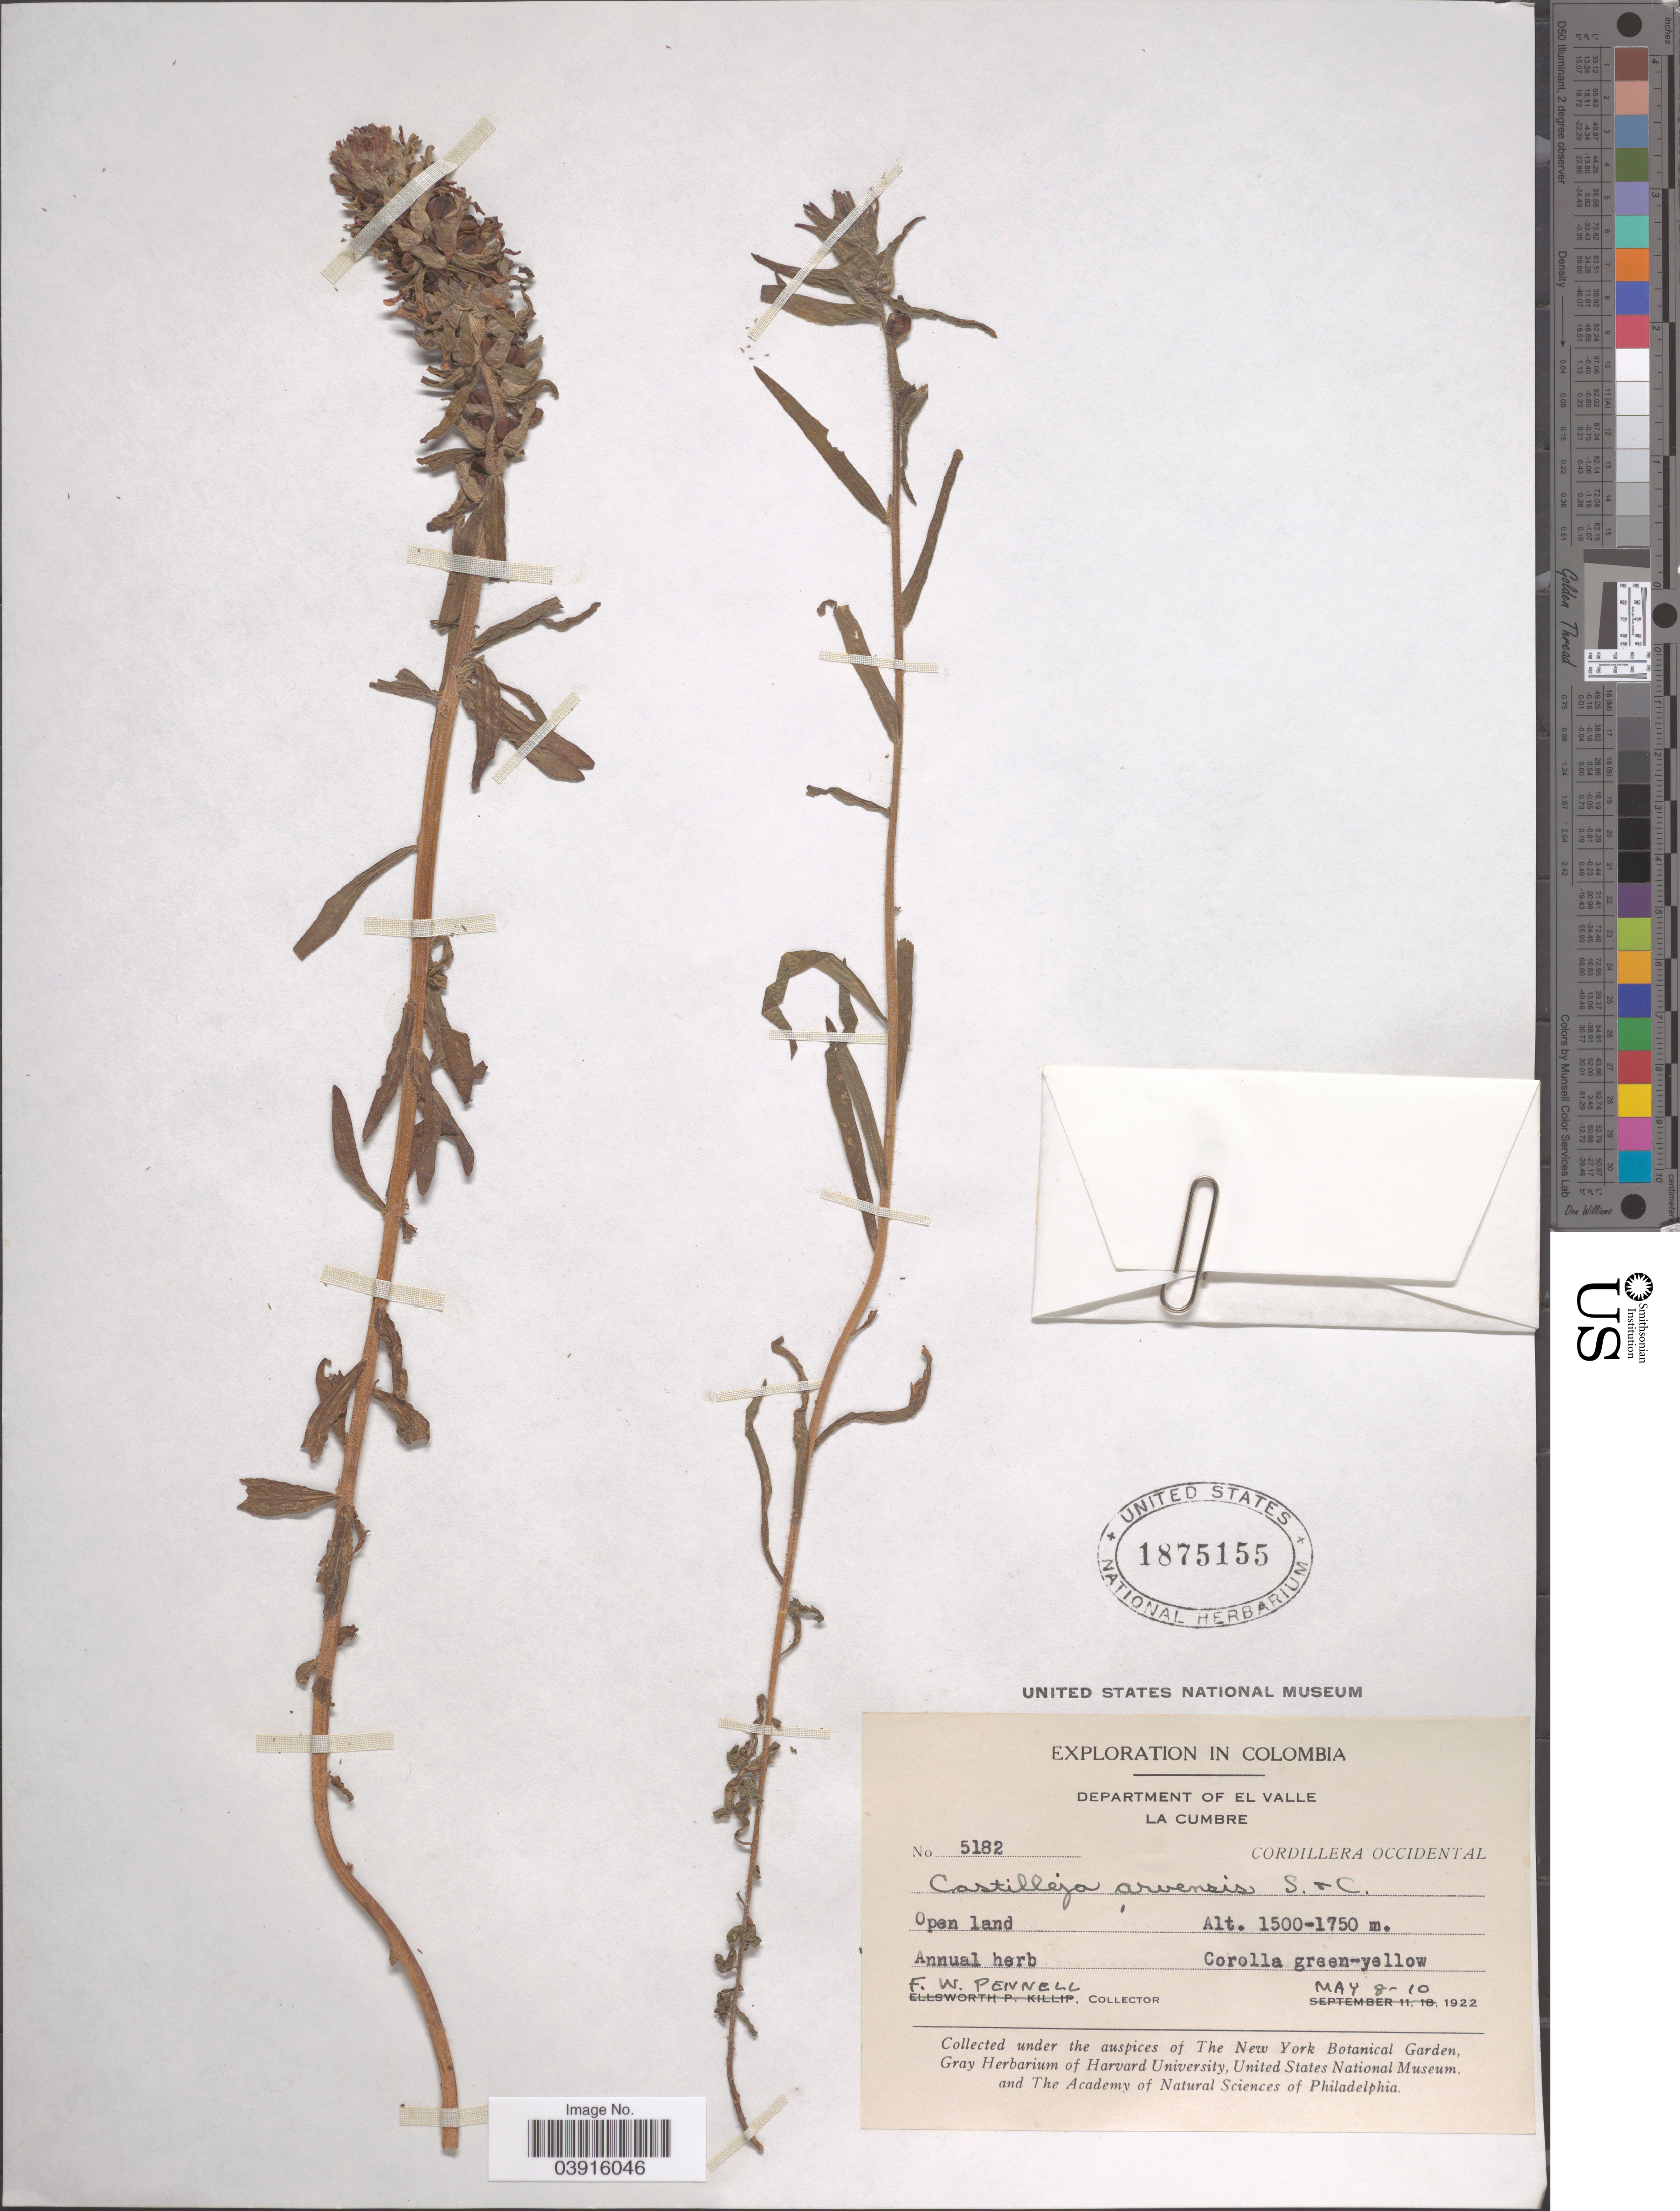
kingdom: Plantae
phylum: Tracheophyta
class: Magnoliopsida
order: Lamiales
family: Orobanchaceae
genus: Castilleja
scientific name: Castilleja arvensis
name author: Schltdl. & Cham.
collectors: F. W. Pennell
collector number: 5182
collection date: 1922-05-08/1922-05-10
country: Colombia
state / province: Valle del Cauca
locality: Department of El Valle. La Cumbre. Cordillera Occidental.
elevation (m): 1500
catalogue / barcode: US 1875155